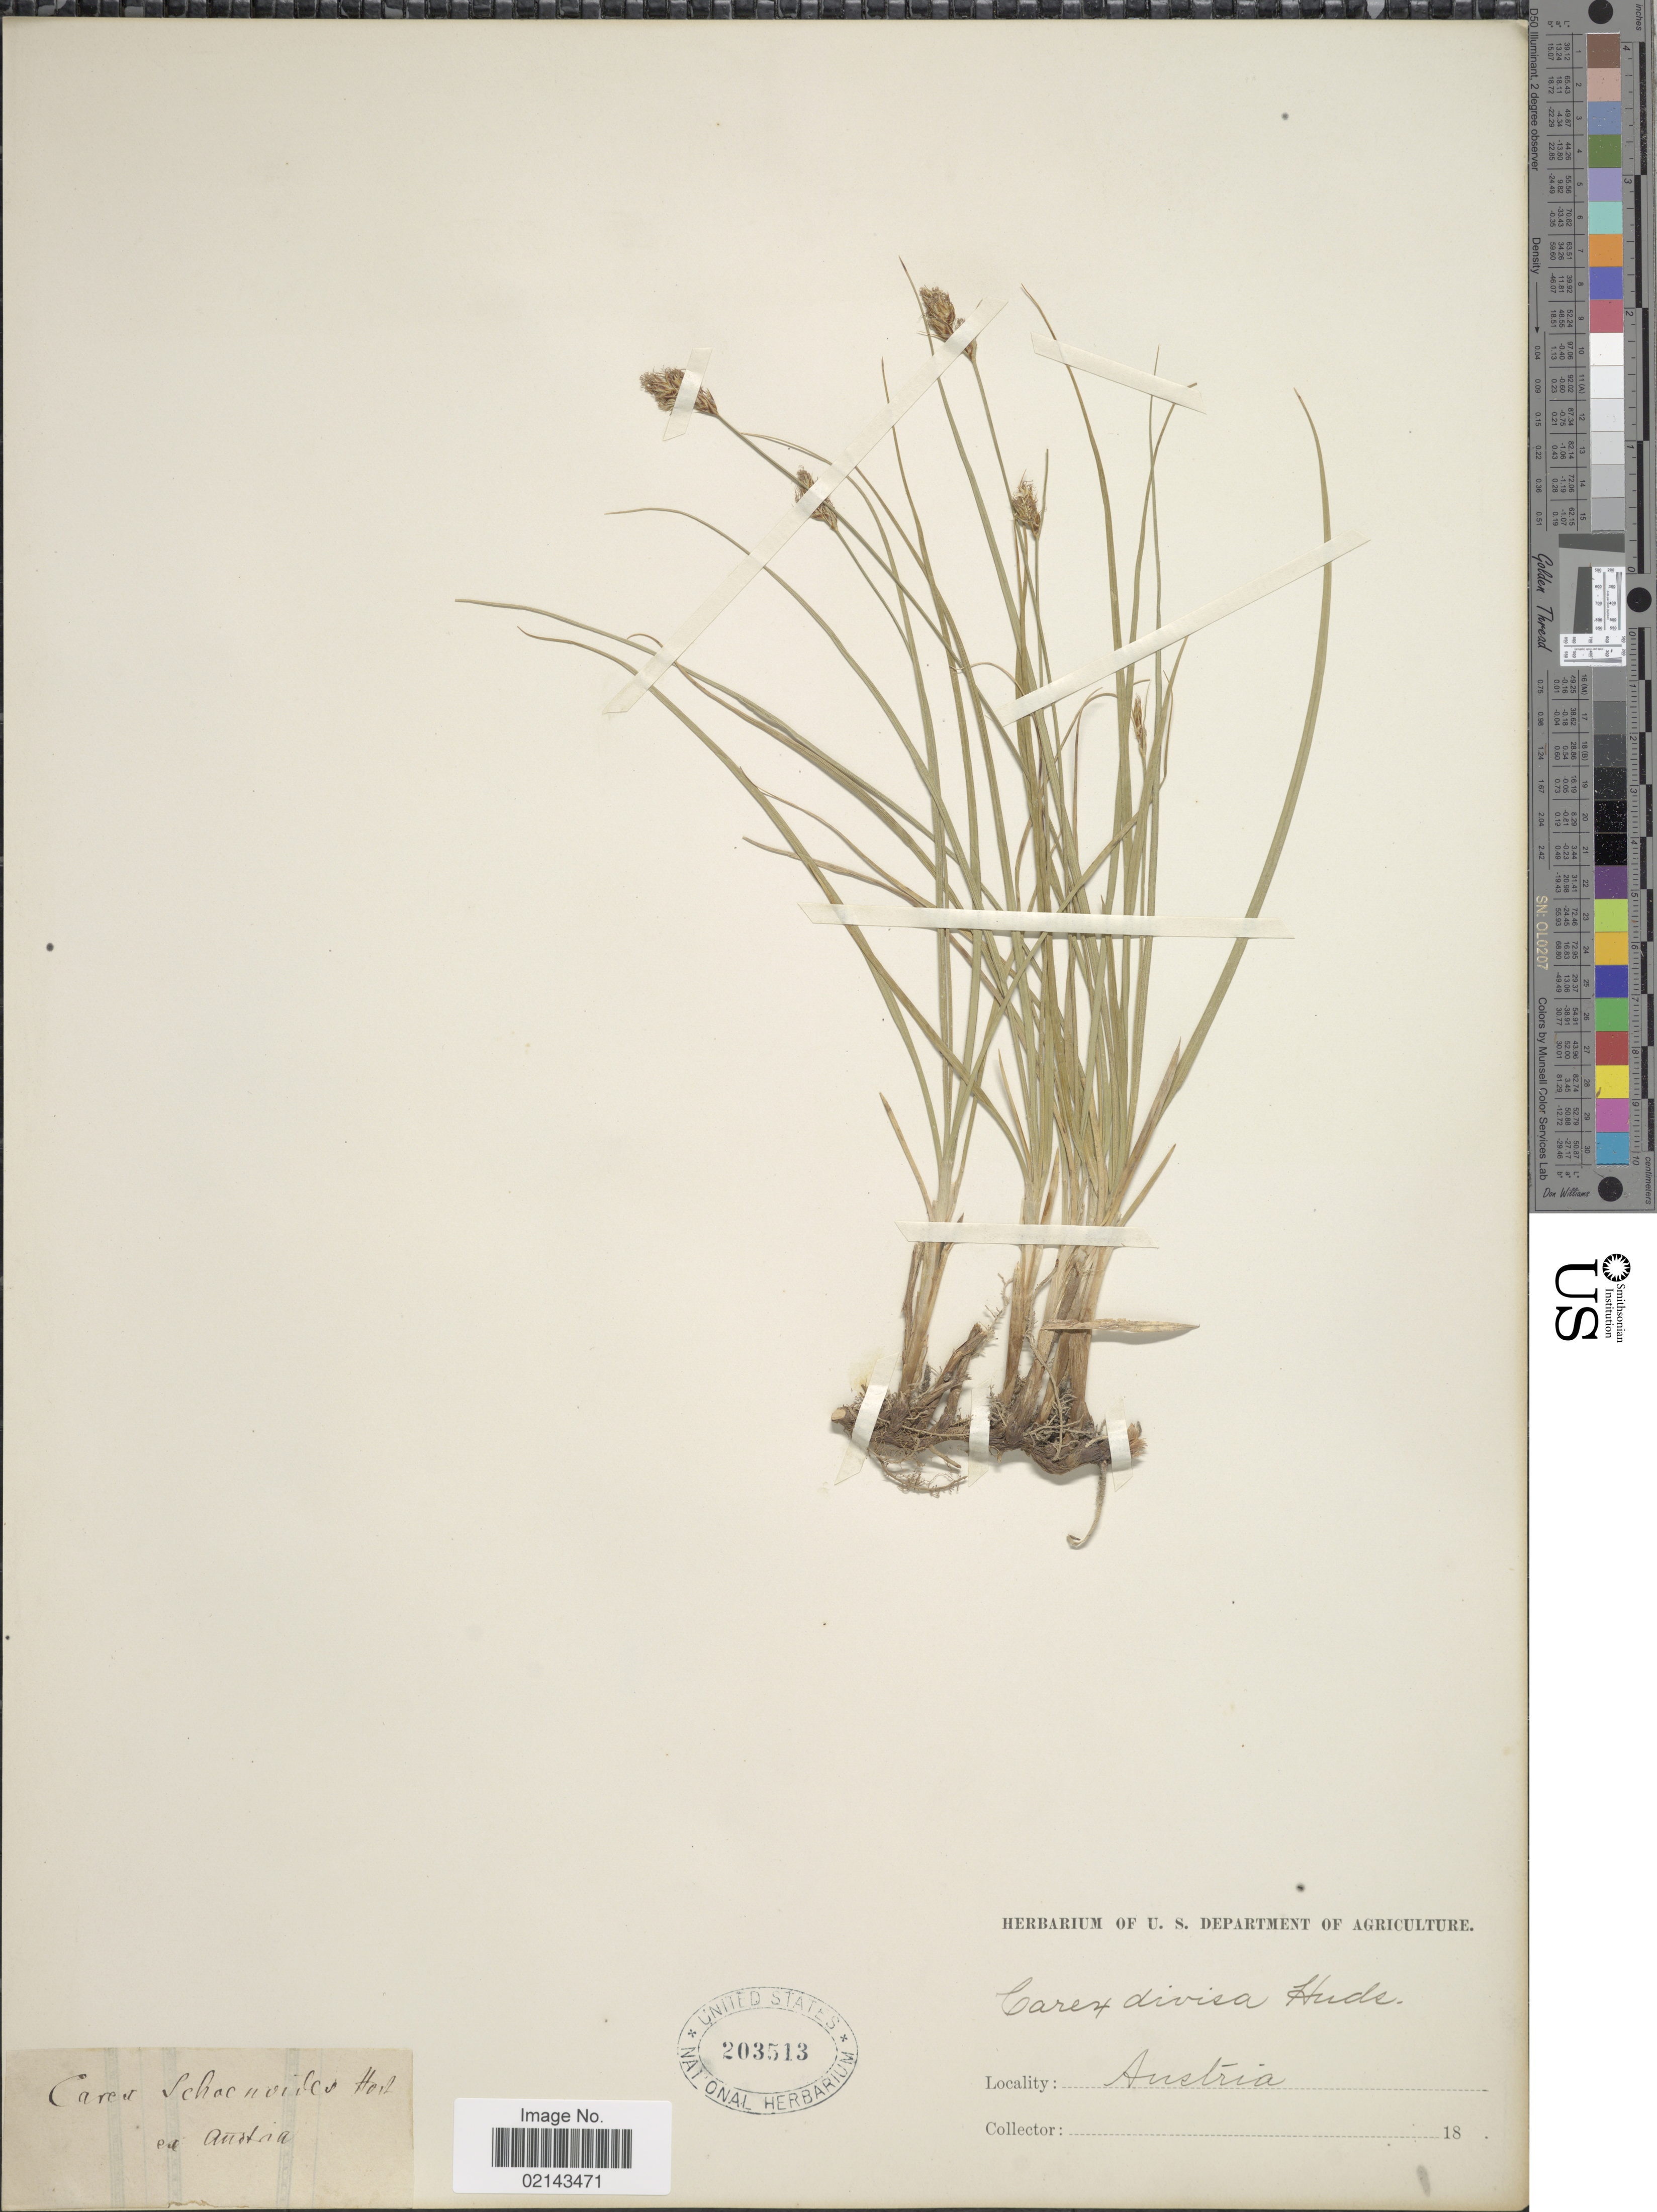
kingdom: Plantae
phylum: Tracheophyta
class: Liliopsida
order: Poales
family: Cyperaceae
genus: Carex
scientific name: Carex divisa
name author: Huds.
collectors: ex herb. U. S. Department of Agriculture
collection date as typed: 18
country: Austria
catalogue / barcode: US 203513